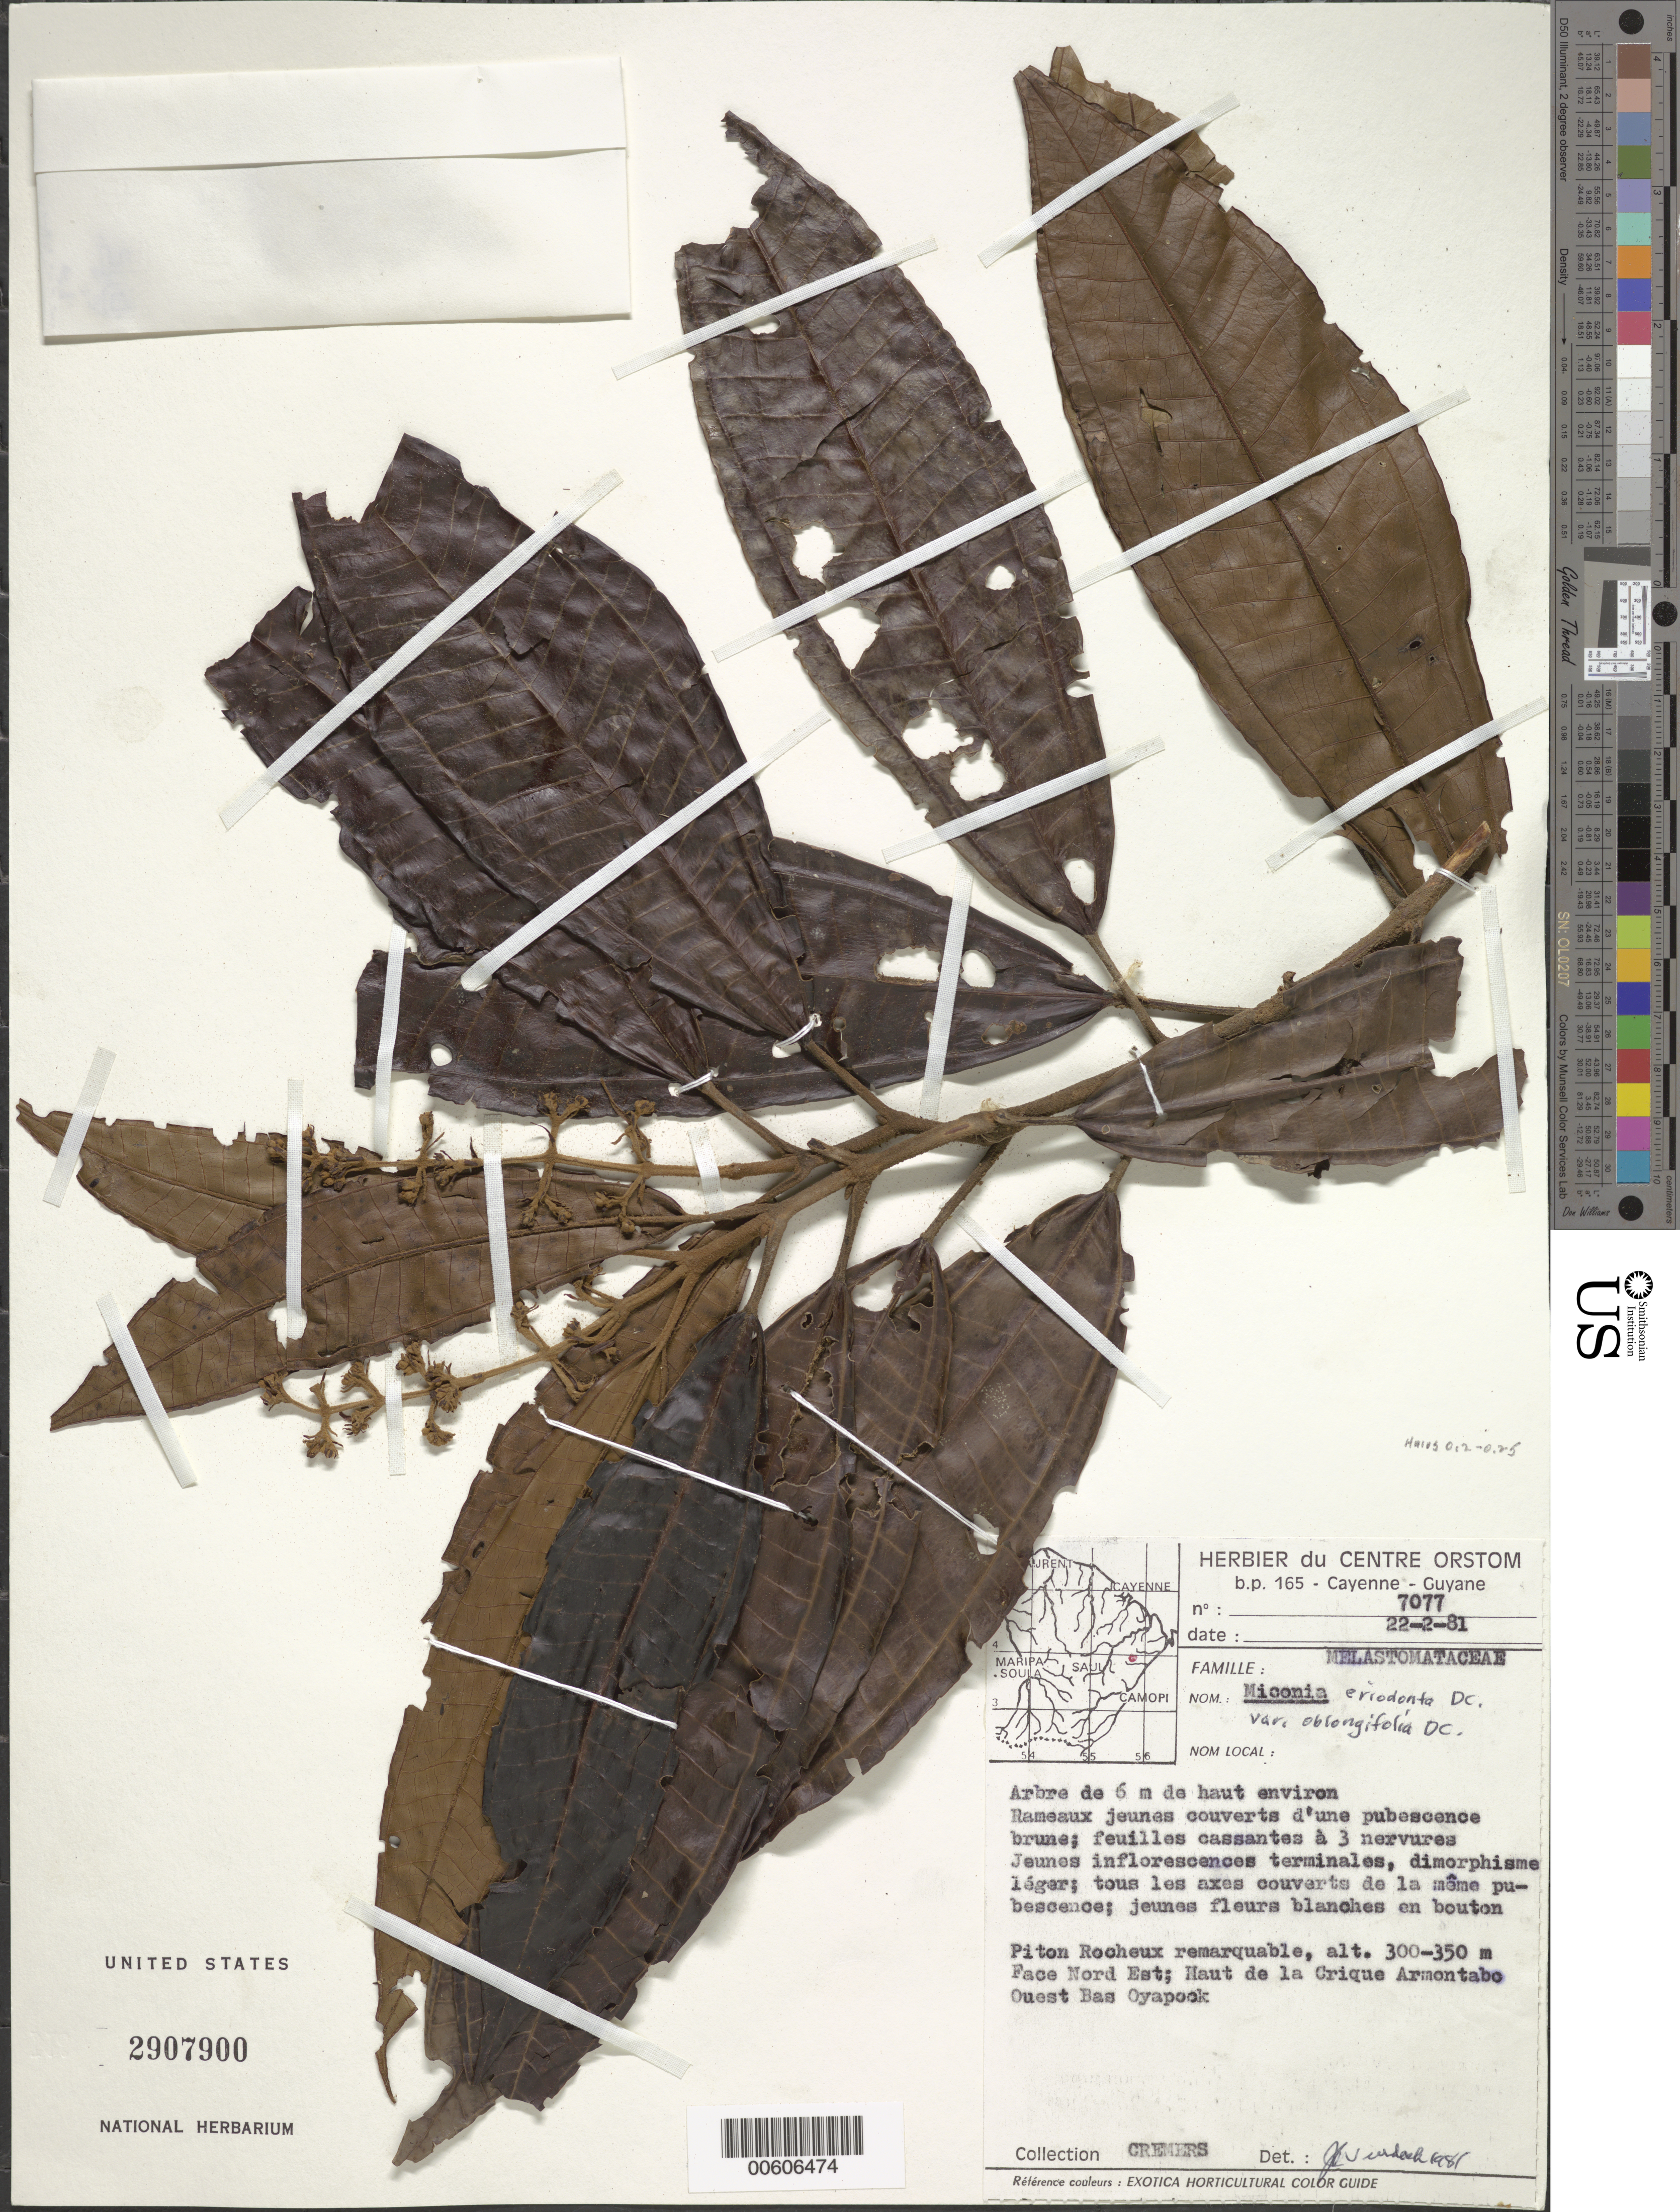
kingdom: Plantae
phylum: Tracheophyta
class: Magnoliopsida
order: Myrtales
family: Melastomataceae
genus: Miconia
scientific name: Miconia eriodonta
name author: DC.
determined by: Wurdack, John J., (US), US (UNITED STATES)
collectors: G. Cremers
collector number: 7077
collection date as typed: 22-Feb-81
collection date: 1981-02-22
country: French Guiana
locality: Haute Crique Armontabo, Ouest Bas Oyapock, Piton Rocheux Remarquable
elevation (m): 300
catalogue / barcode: US 2907900